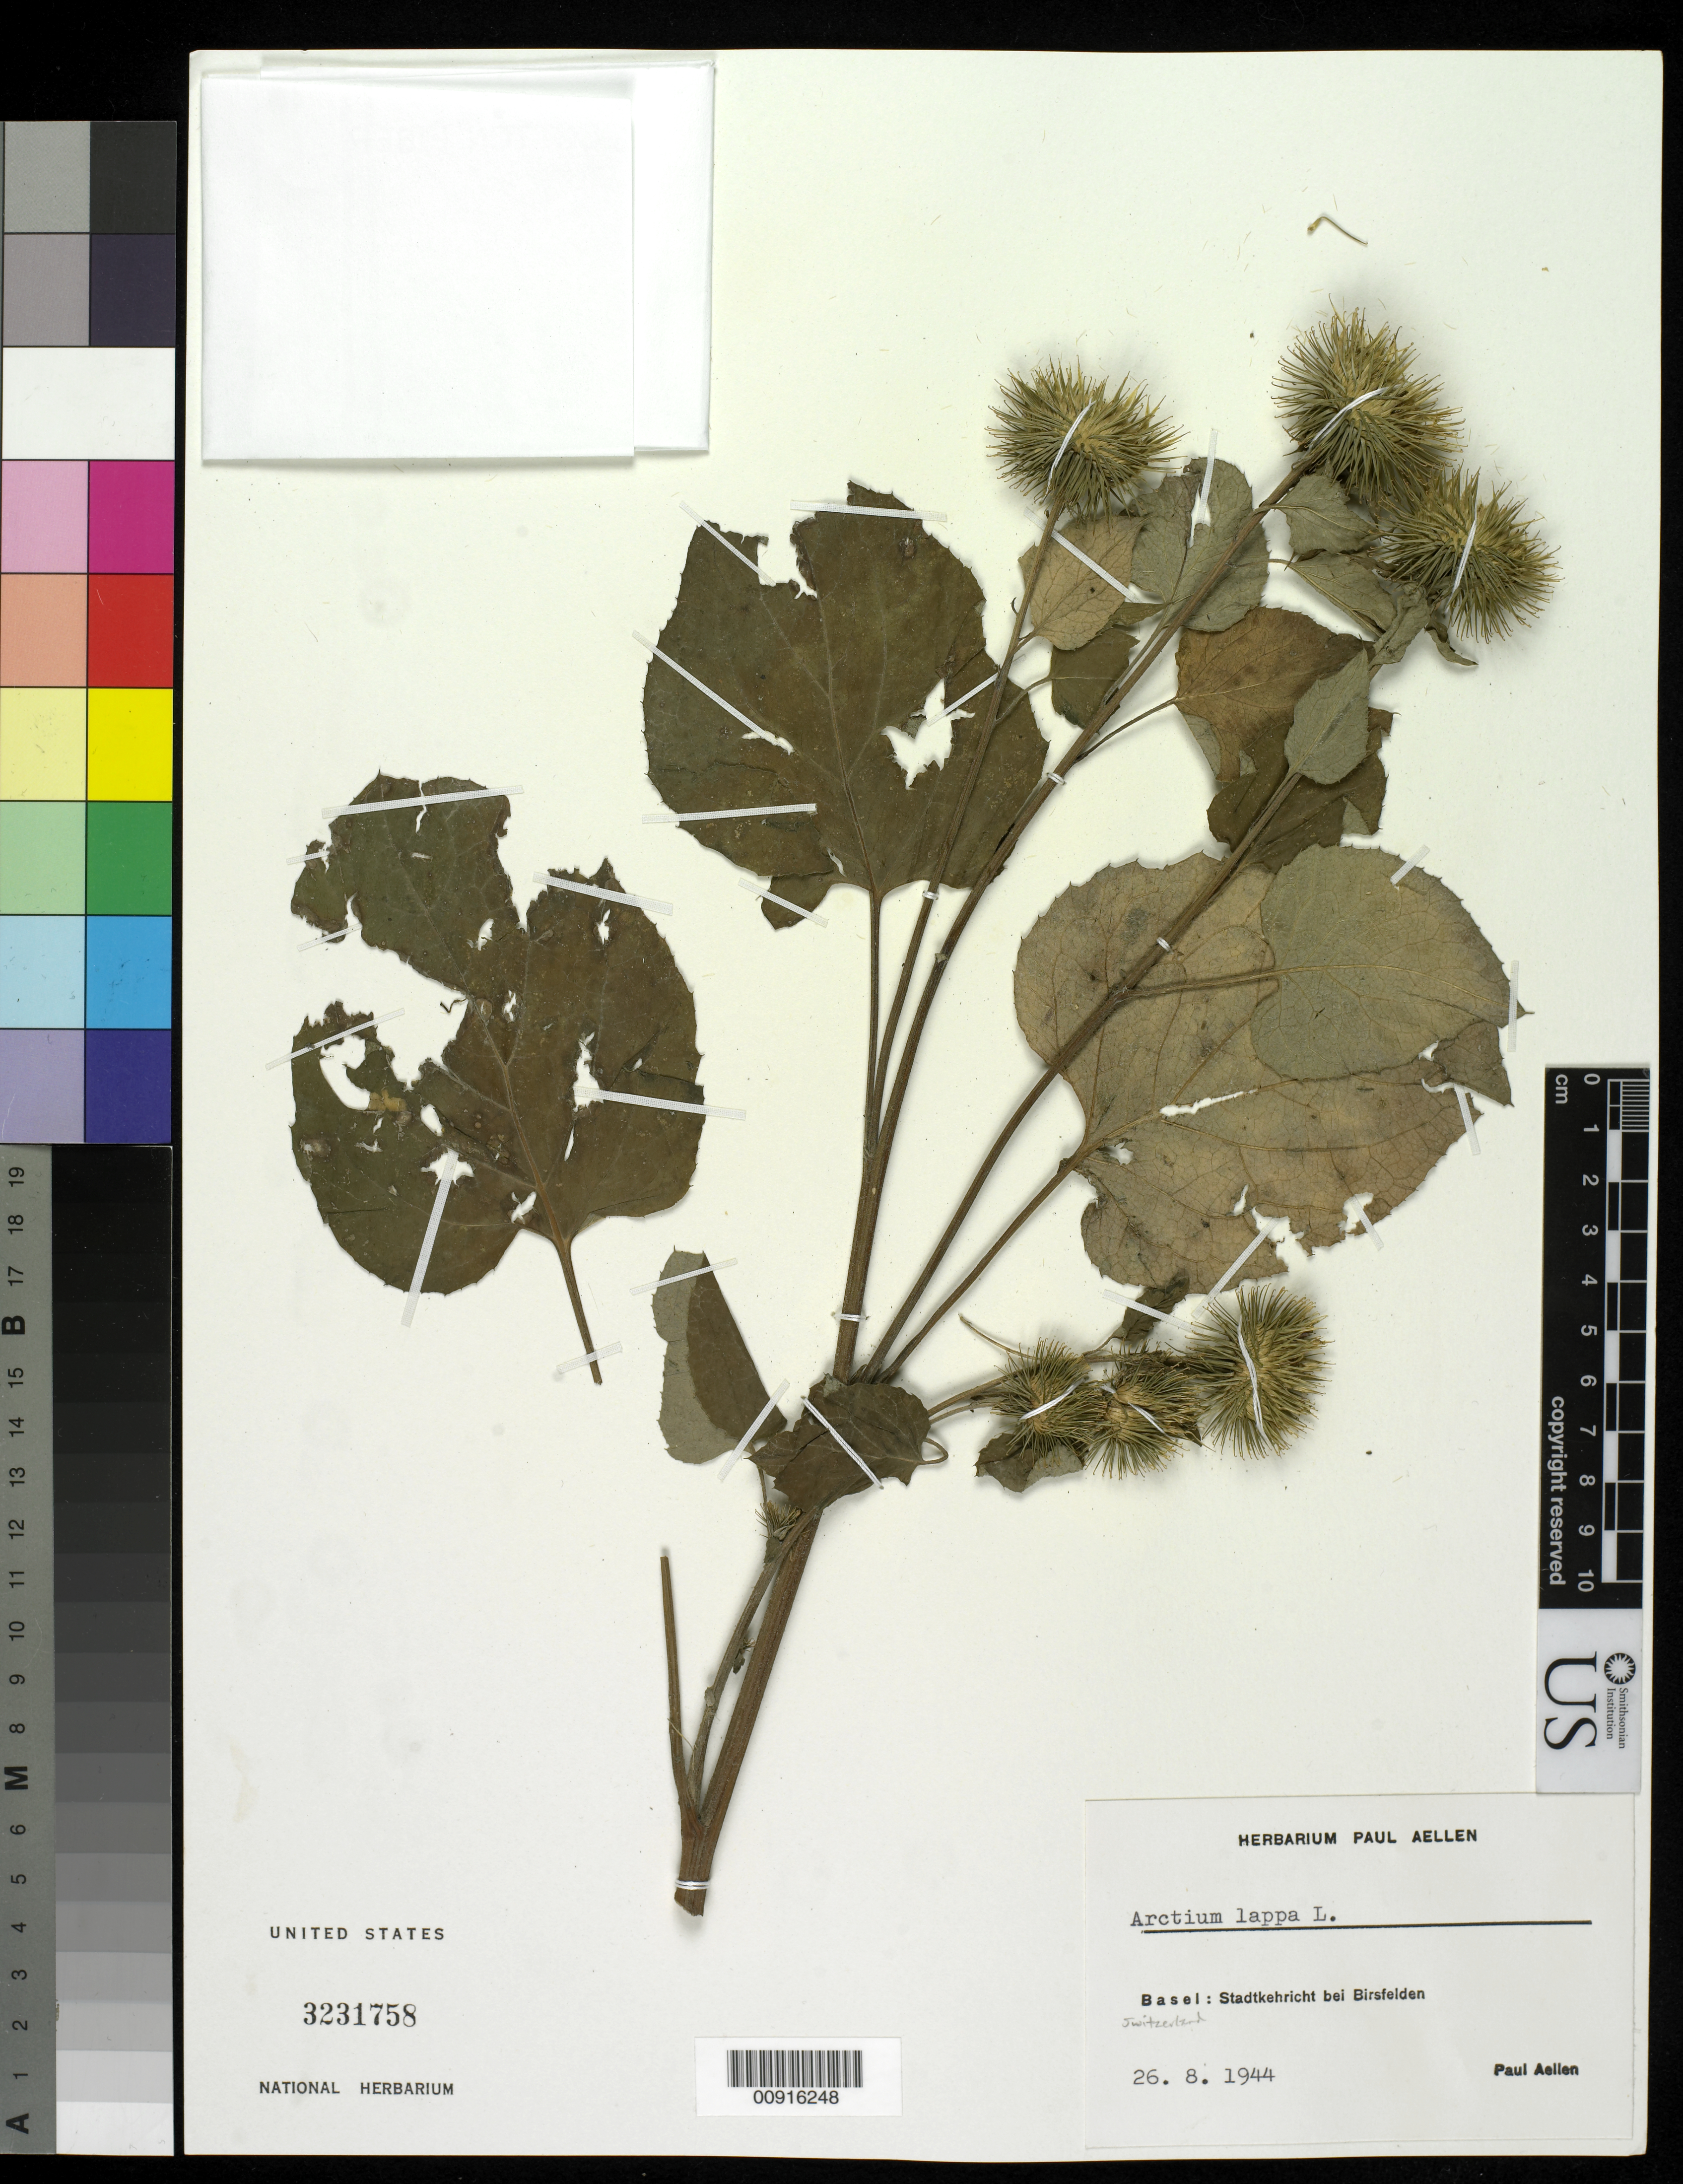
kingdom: Plantae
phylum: Tracheophyta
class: Magnoliopsida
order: Asterales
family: Asteraceae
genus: Arctium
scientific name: Arctium lappa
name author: L.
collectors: P. Aellen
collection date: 1944-08-26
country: Switzerland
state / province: Basel-Stadt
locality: Basel: Stadtkehricht bei Birsfelden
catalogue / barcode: US 3231758